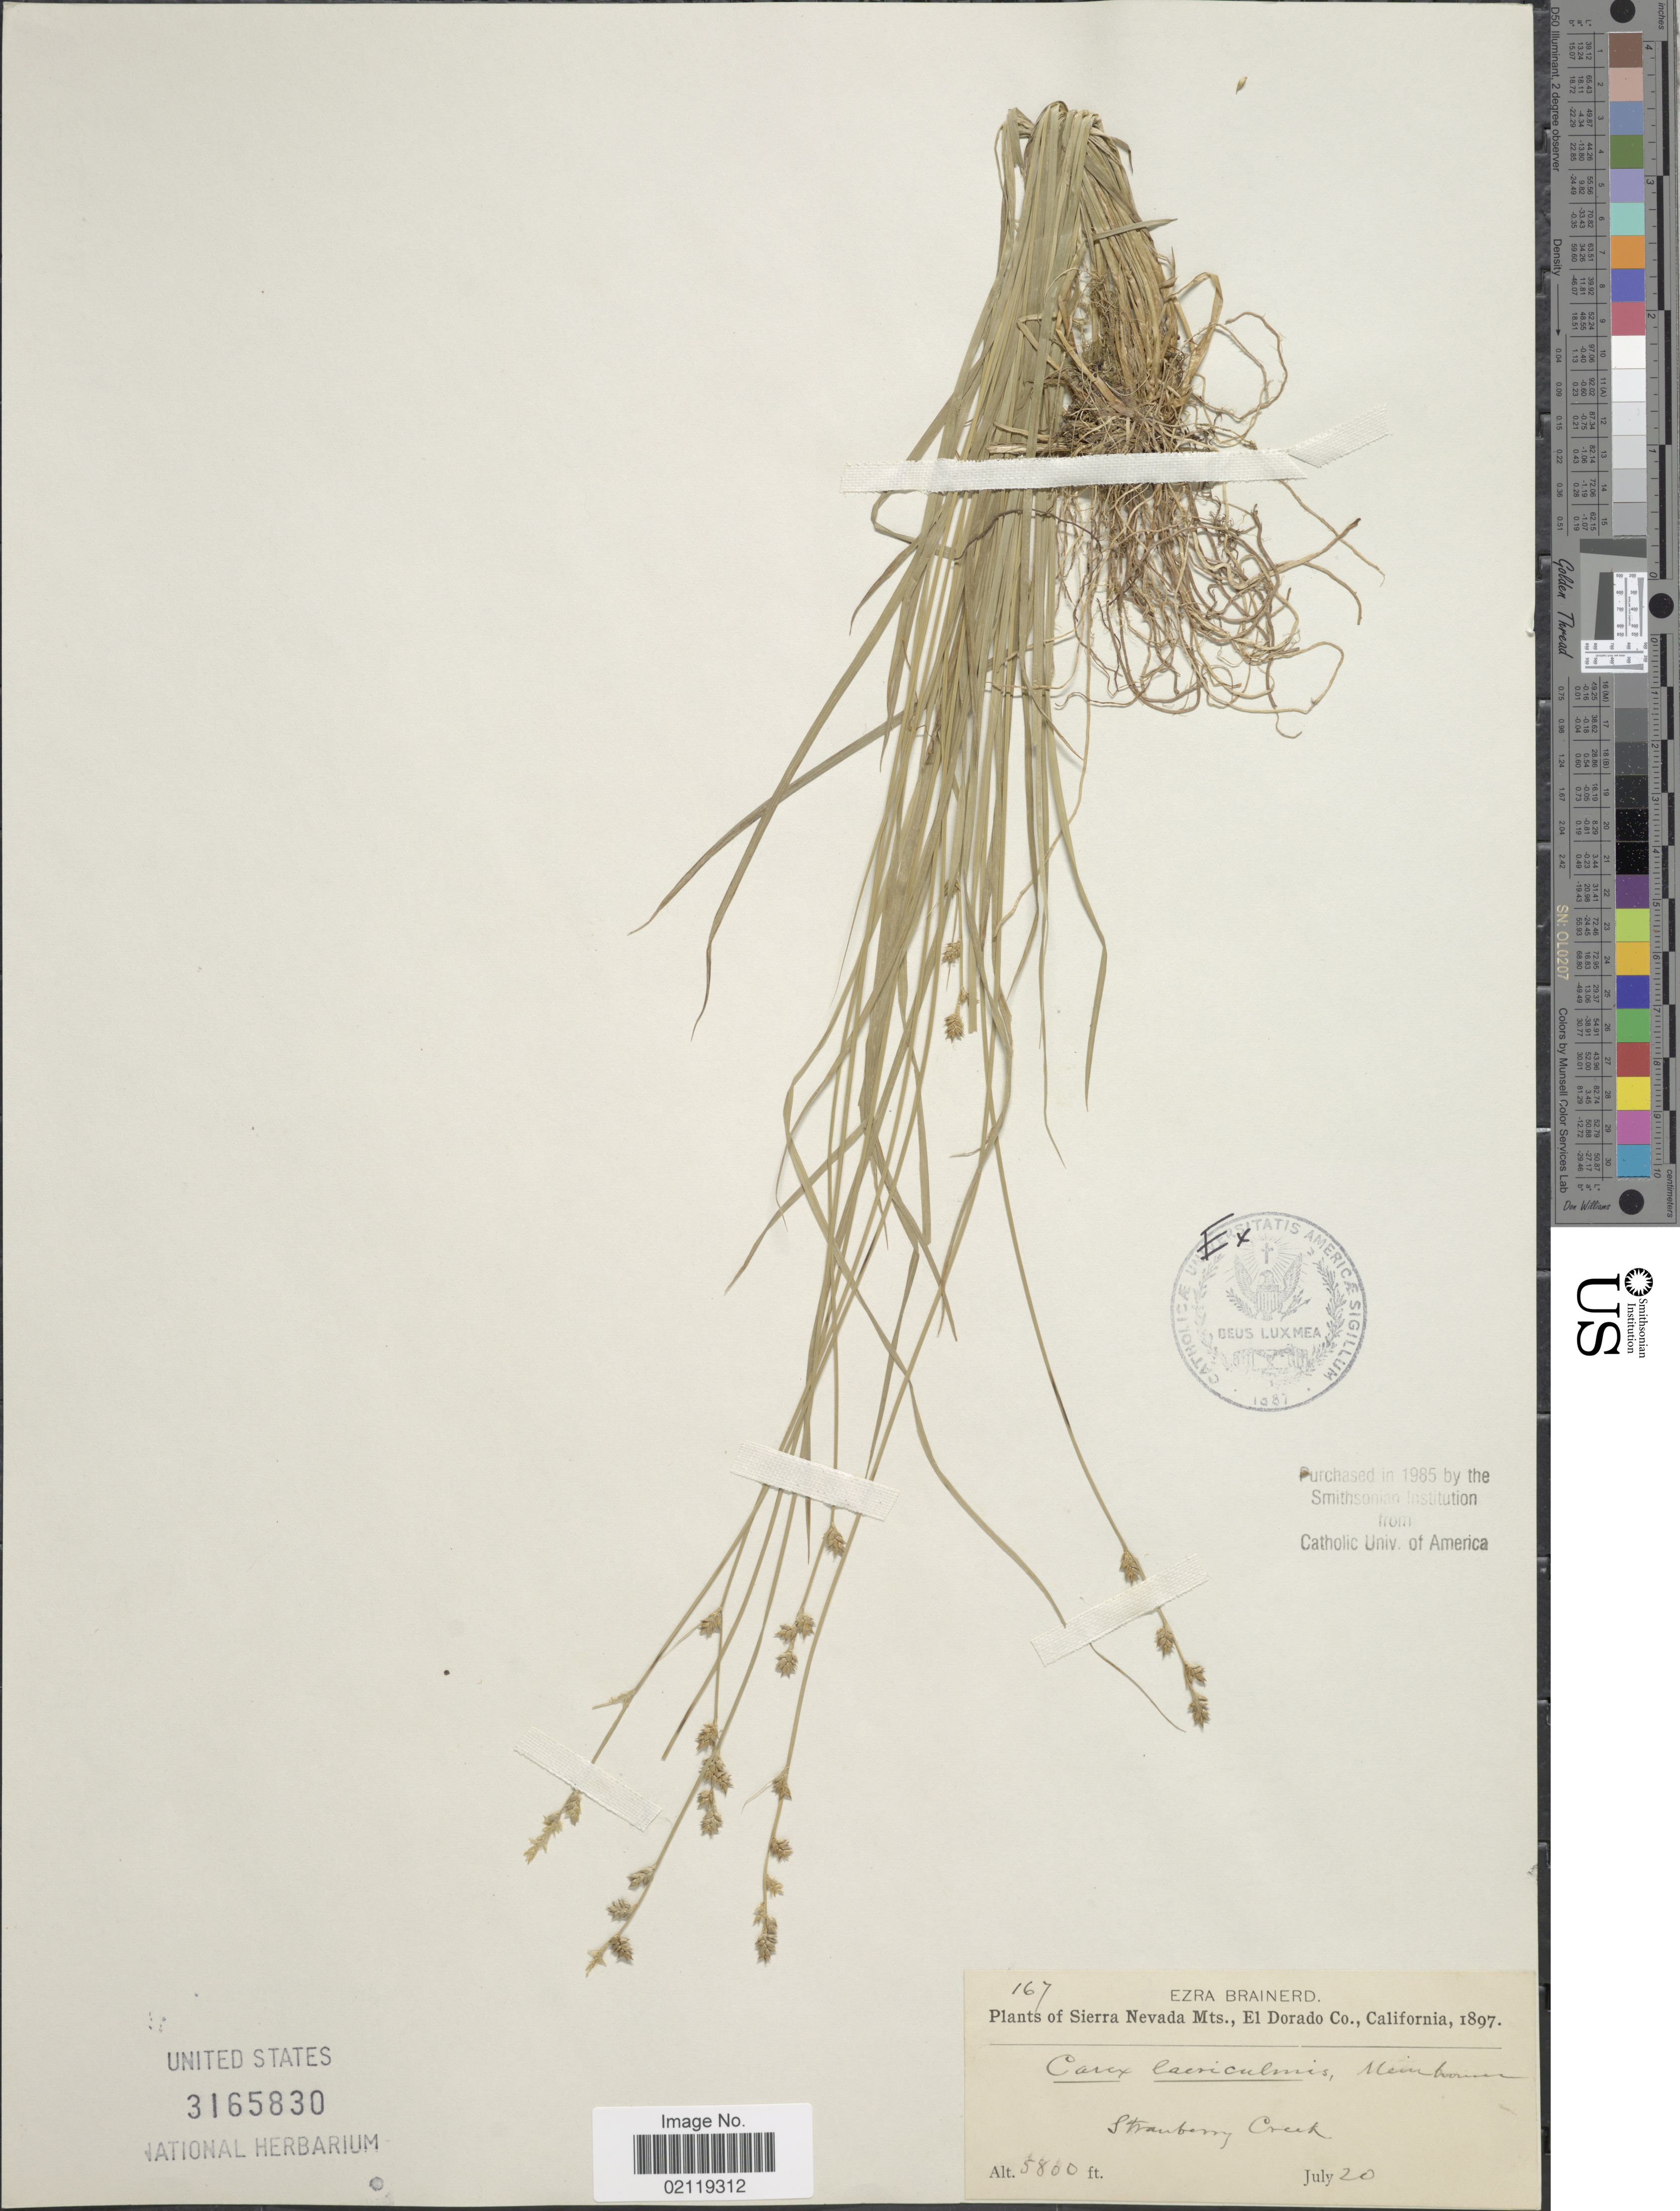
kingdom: Plantae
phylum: Tracheophyta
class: Liliopsida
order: Poales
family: Cyperaceae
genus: Carex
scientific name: Carex laeviculmis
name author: Meinsh.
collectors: E. Brainerd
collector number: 167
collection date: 1897-07-20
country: United States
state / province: California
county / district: El Dorado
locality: Sierra Nevada Mts., El Dorado Co. Strawberry Creek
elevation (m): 1768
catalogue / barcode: US 3165830